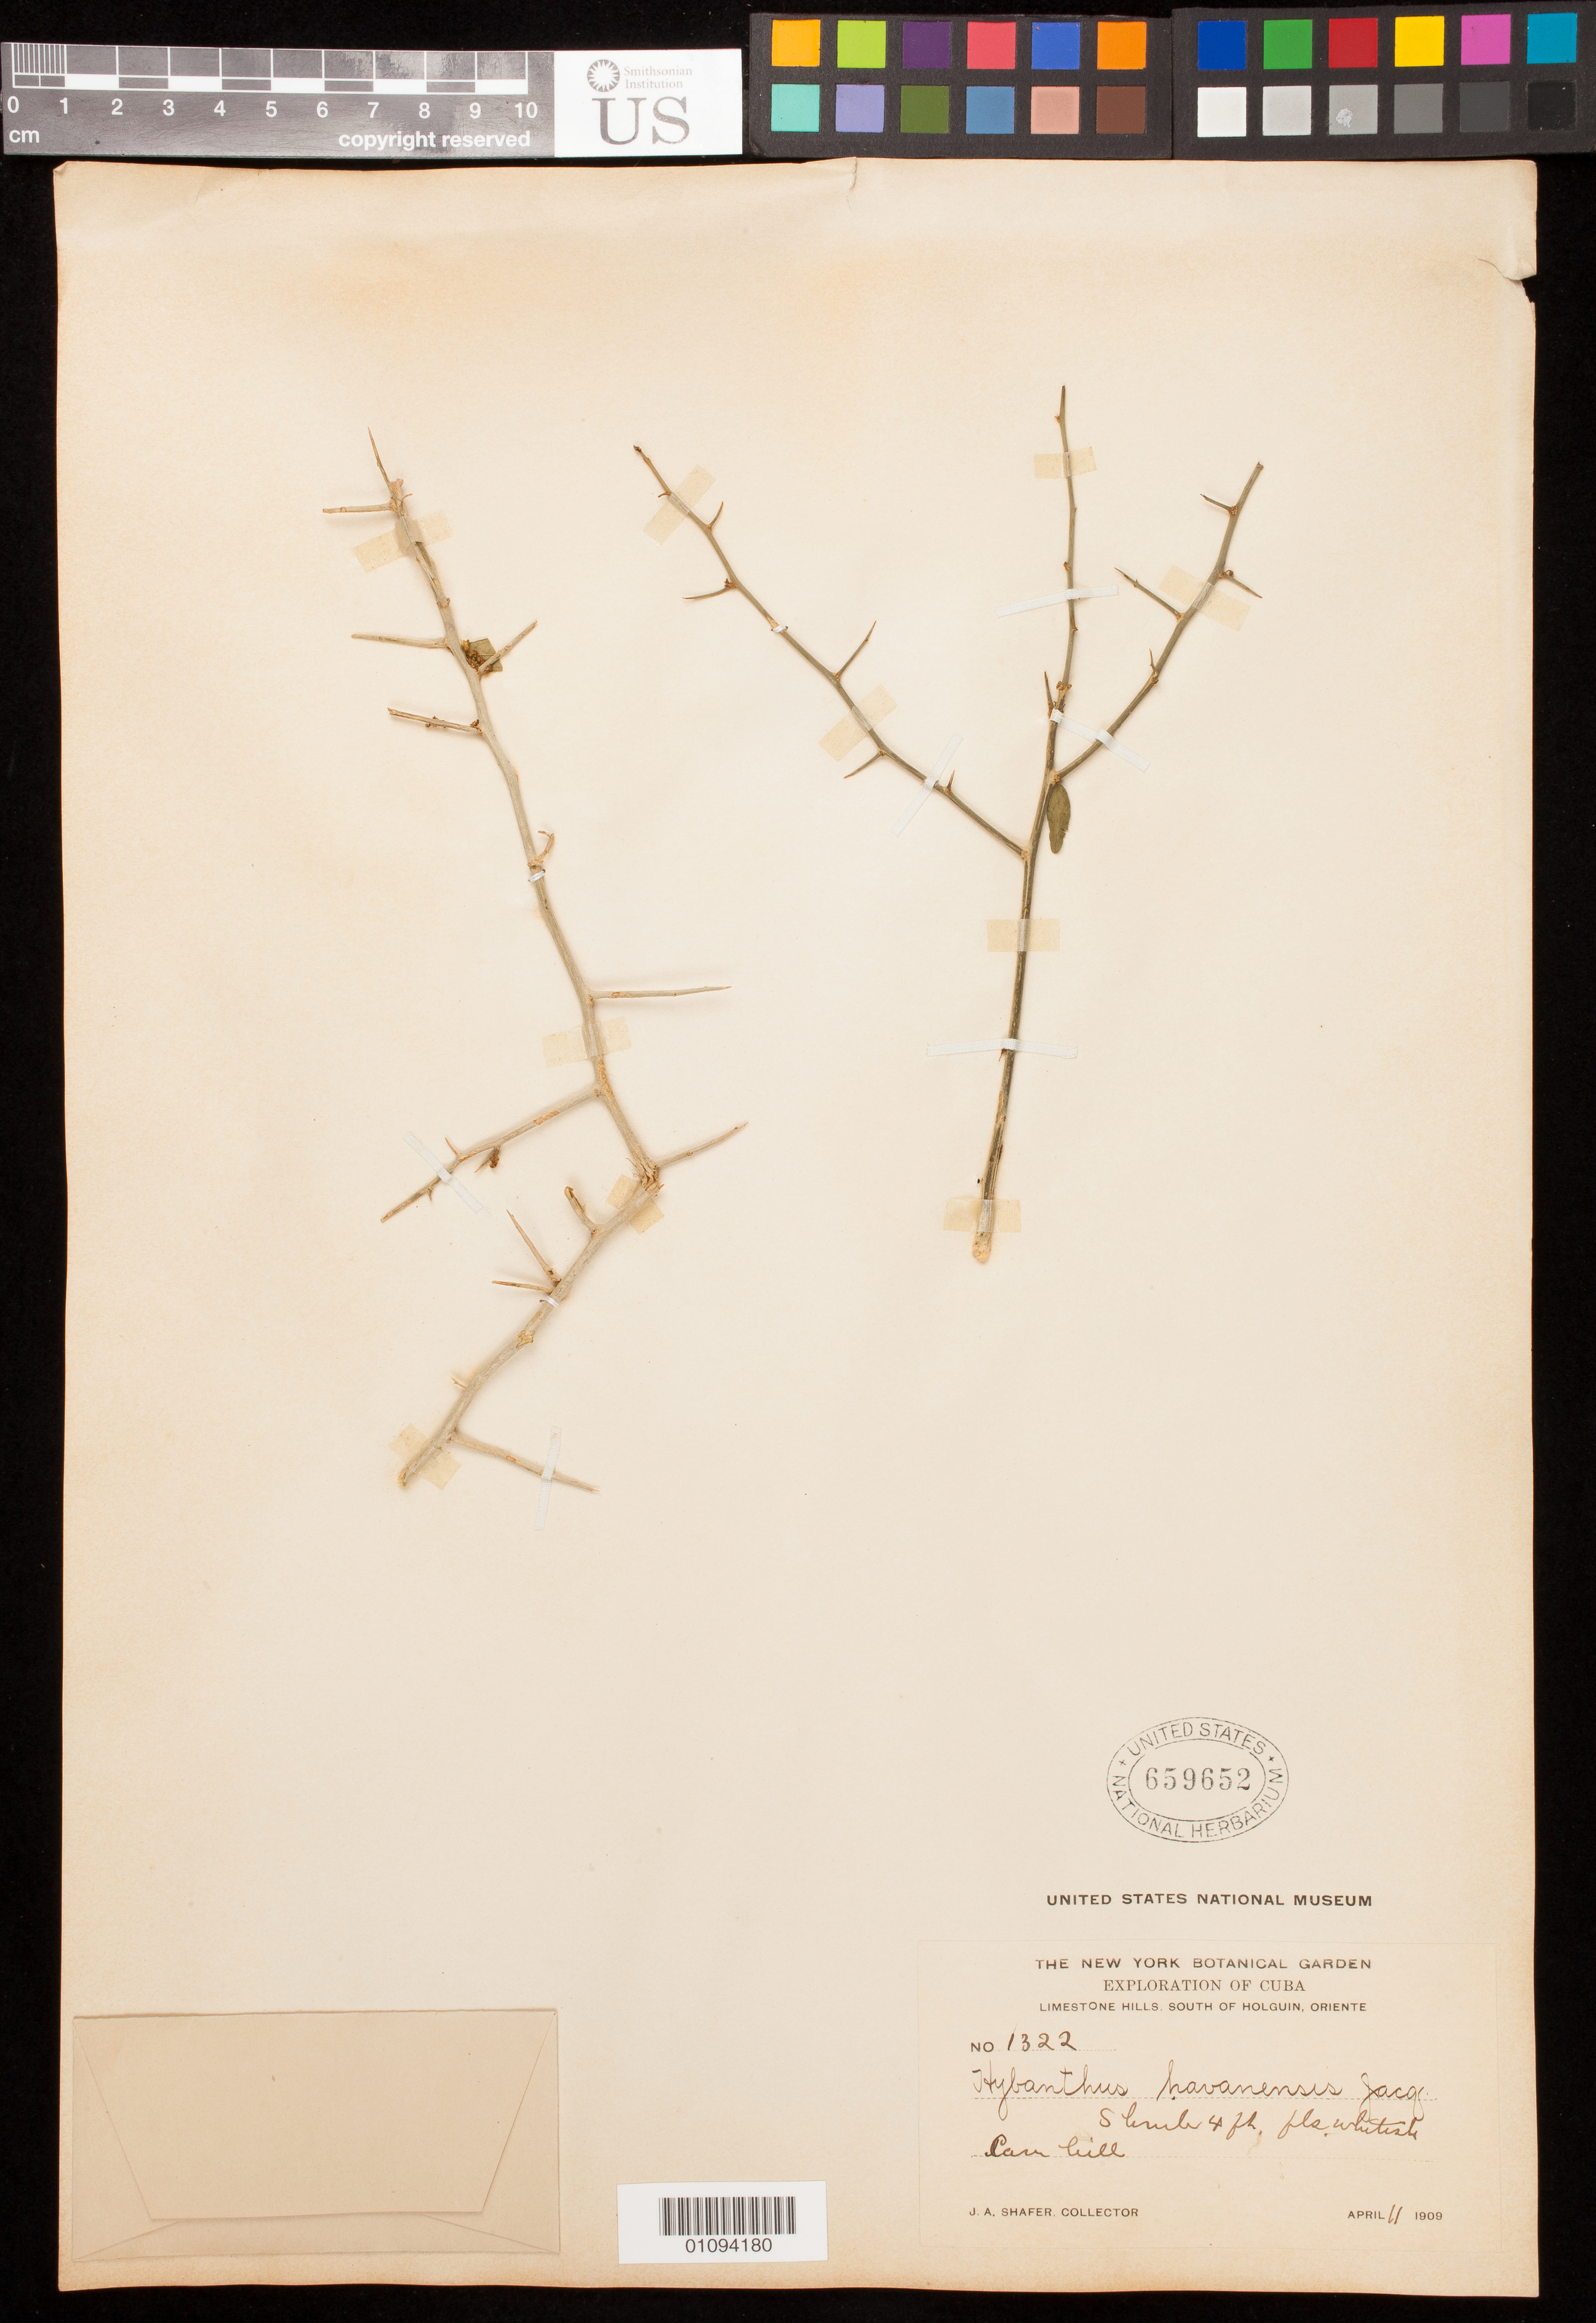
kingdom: Plantae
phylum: Tracheophyta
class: Magnoliopsida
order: Malpighiales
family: Violaceae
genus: Hybanthus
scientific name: Hybanthus havanensis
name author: Jacq.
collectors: J. A. Shafer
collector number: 1322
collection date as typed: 11 Apr 1909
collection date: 1909-04-11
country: Cuba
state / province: Holguín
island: Cuba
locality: Limestone Hills, S of Holguin, Oriente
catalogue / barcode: US 659652